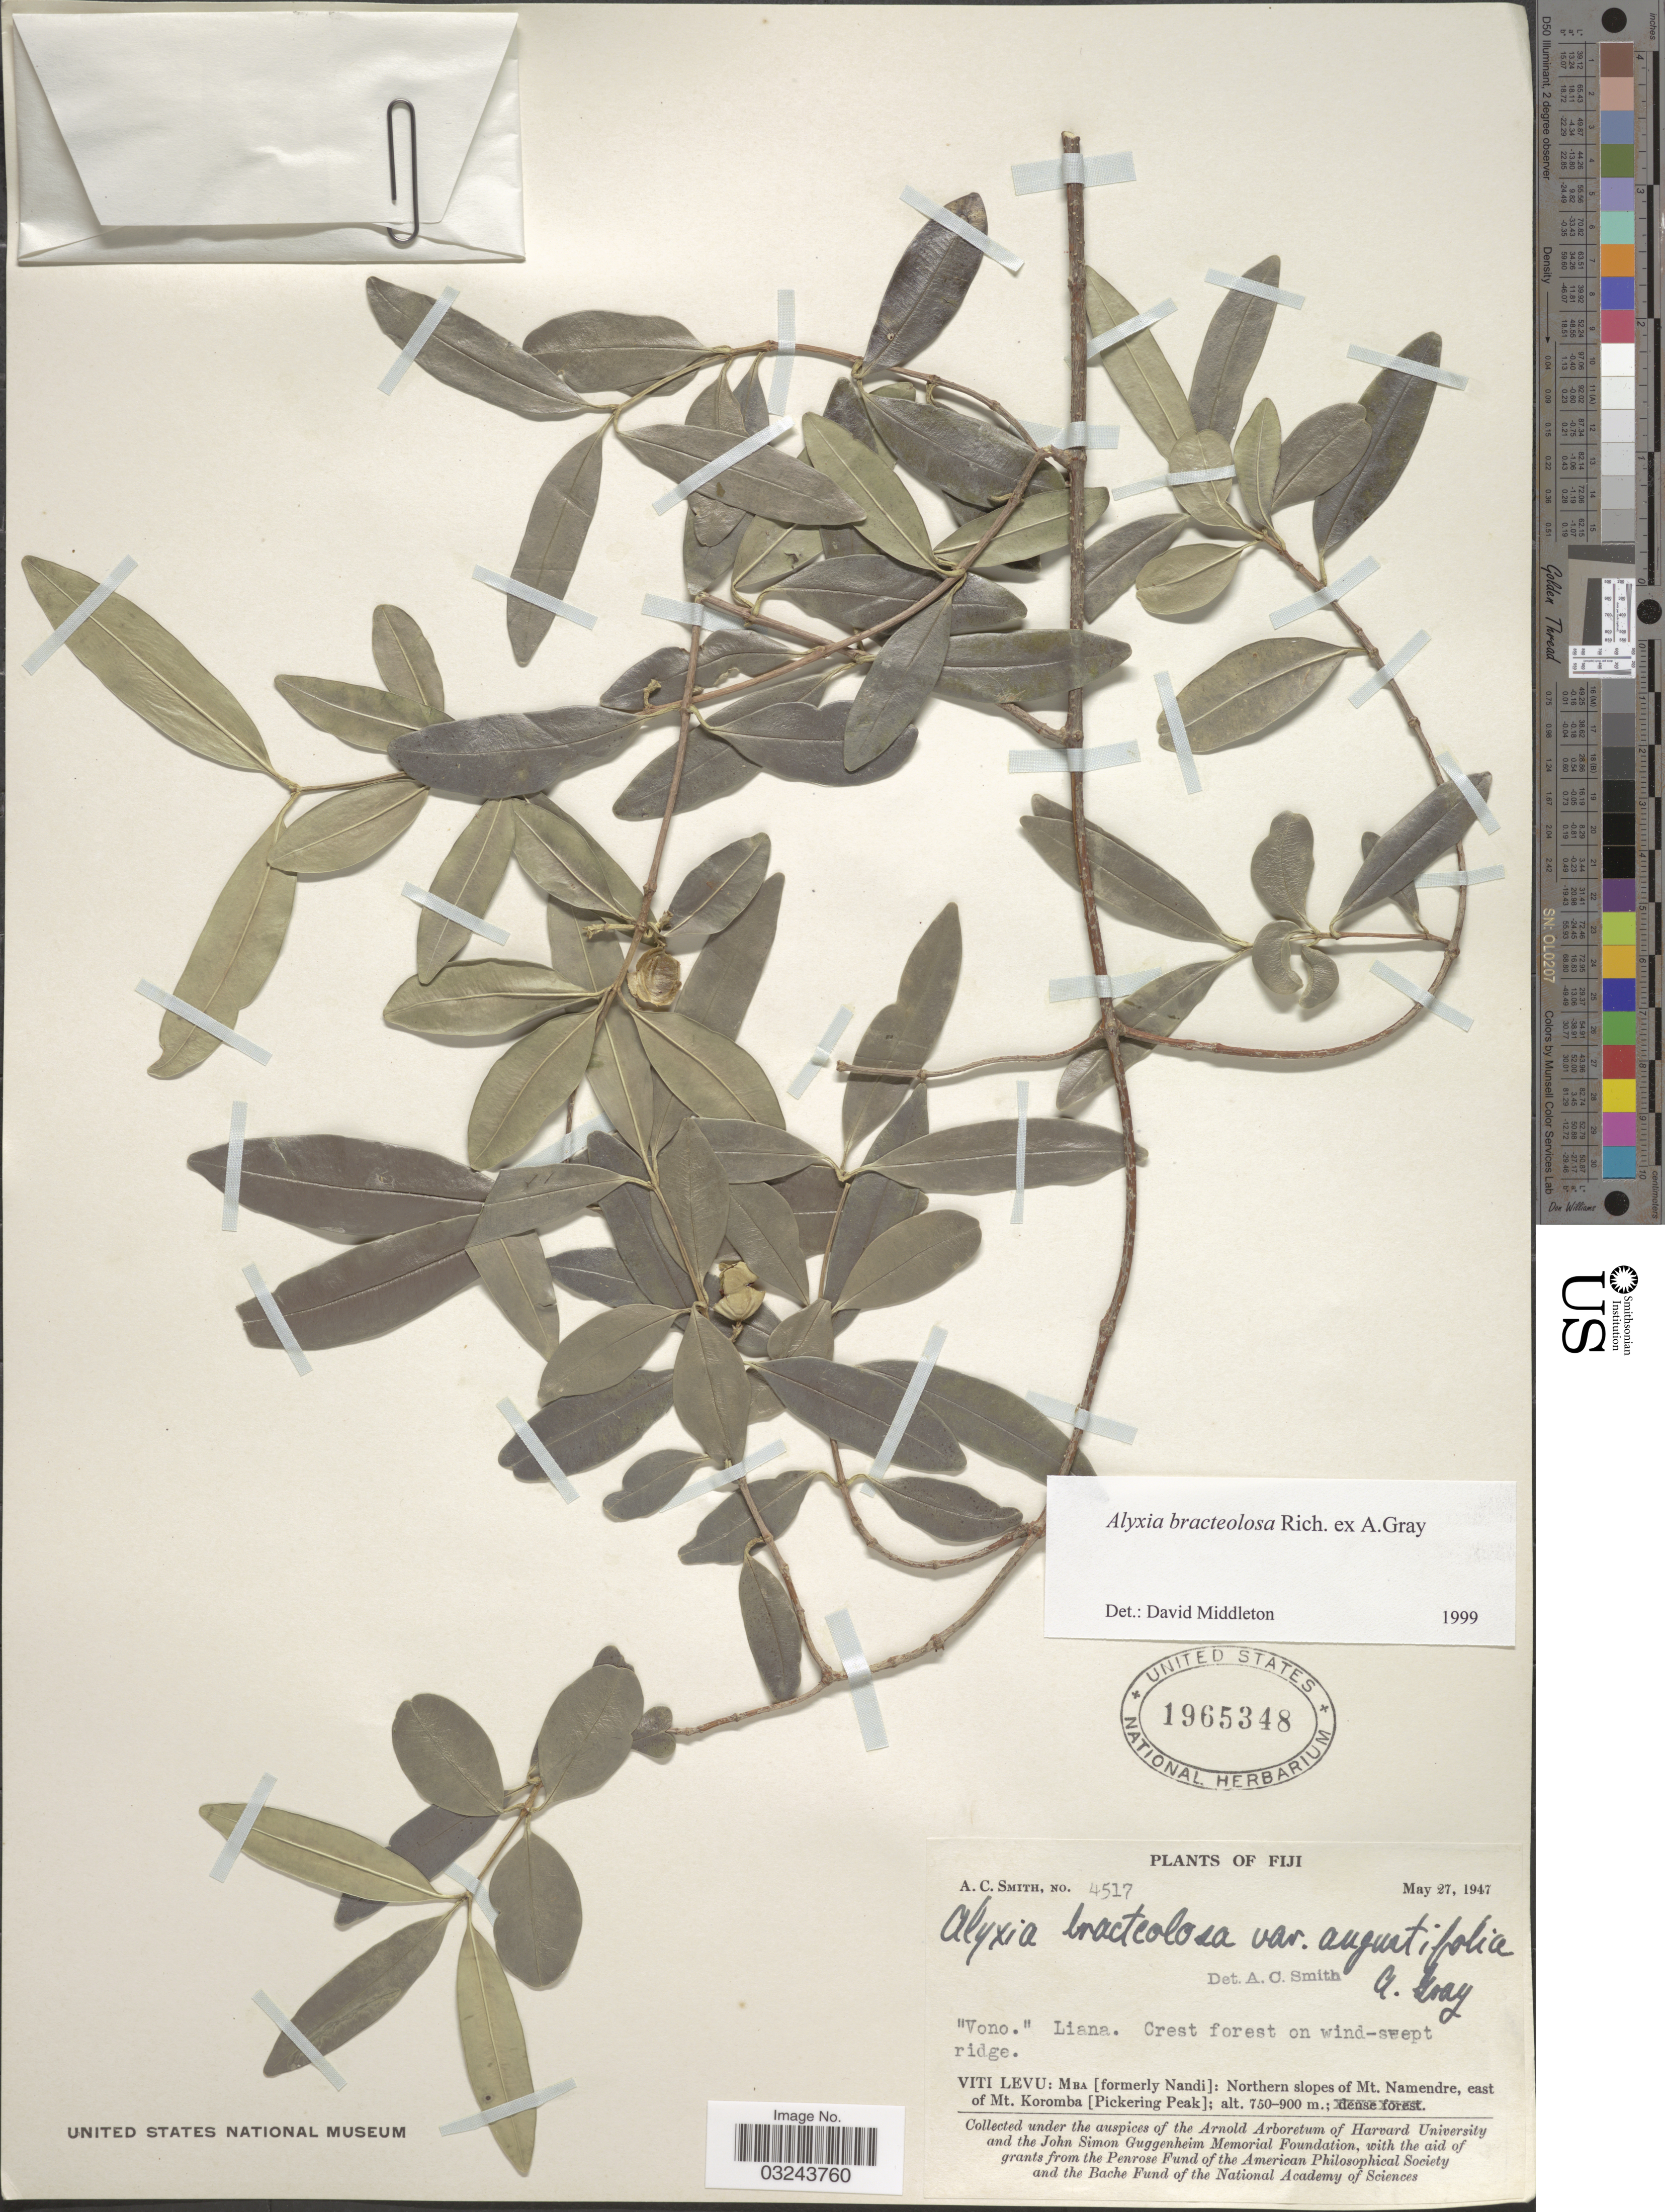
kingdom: Plantae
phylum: Tracheophyta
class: Magnoliopsida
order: Gentianales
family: Apocynaceae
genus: Alyxia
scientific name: Alyxia bracteolosa var. angustifolia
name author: A. Gray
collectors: A. C. Smith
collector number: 4517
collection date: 1947-05-27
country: Fiji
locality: Viti Levu: Mba [formerly Nandi]: Northern slopes of Mt. Namendre, east of Mt. Koromba [Pickering Peak].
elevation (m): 750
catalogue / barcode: US 1965348